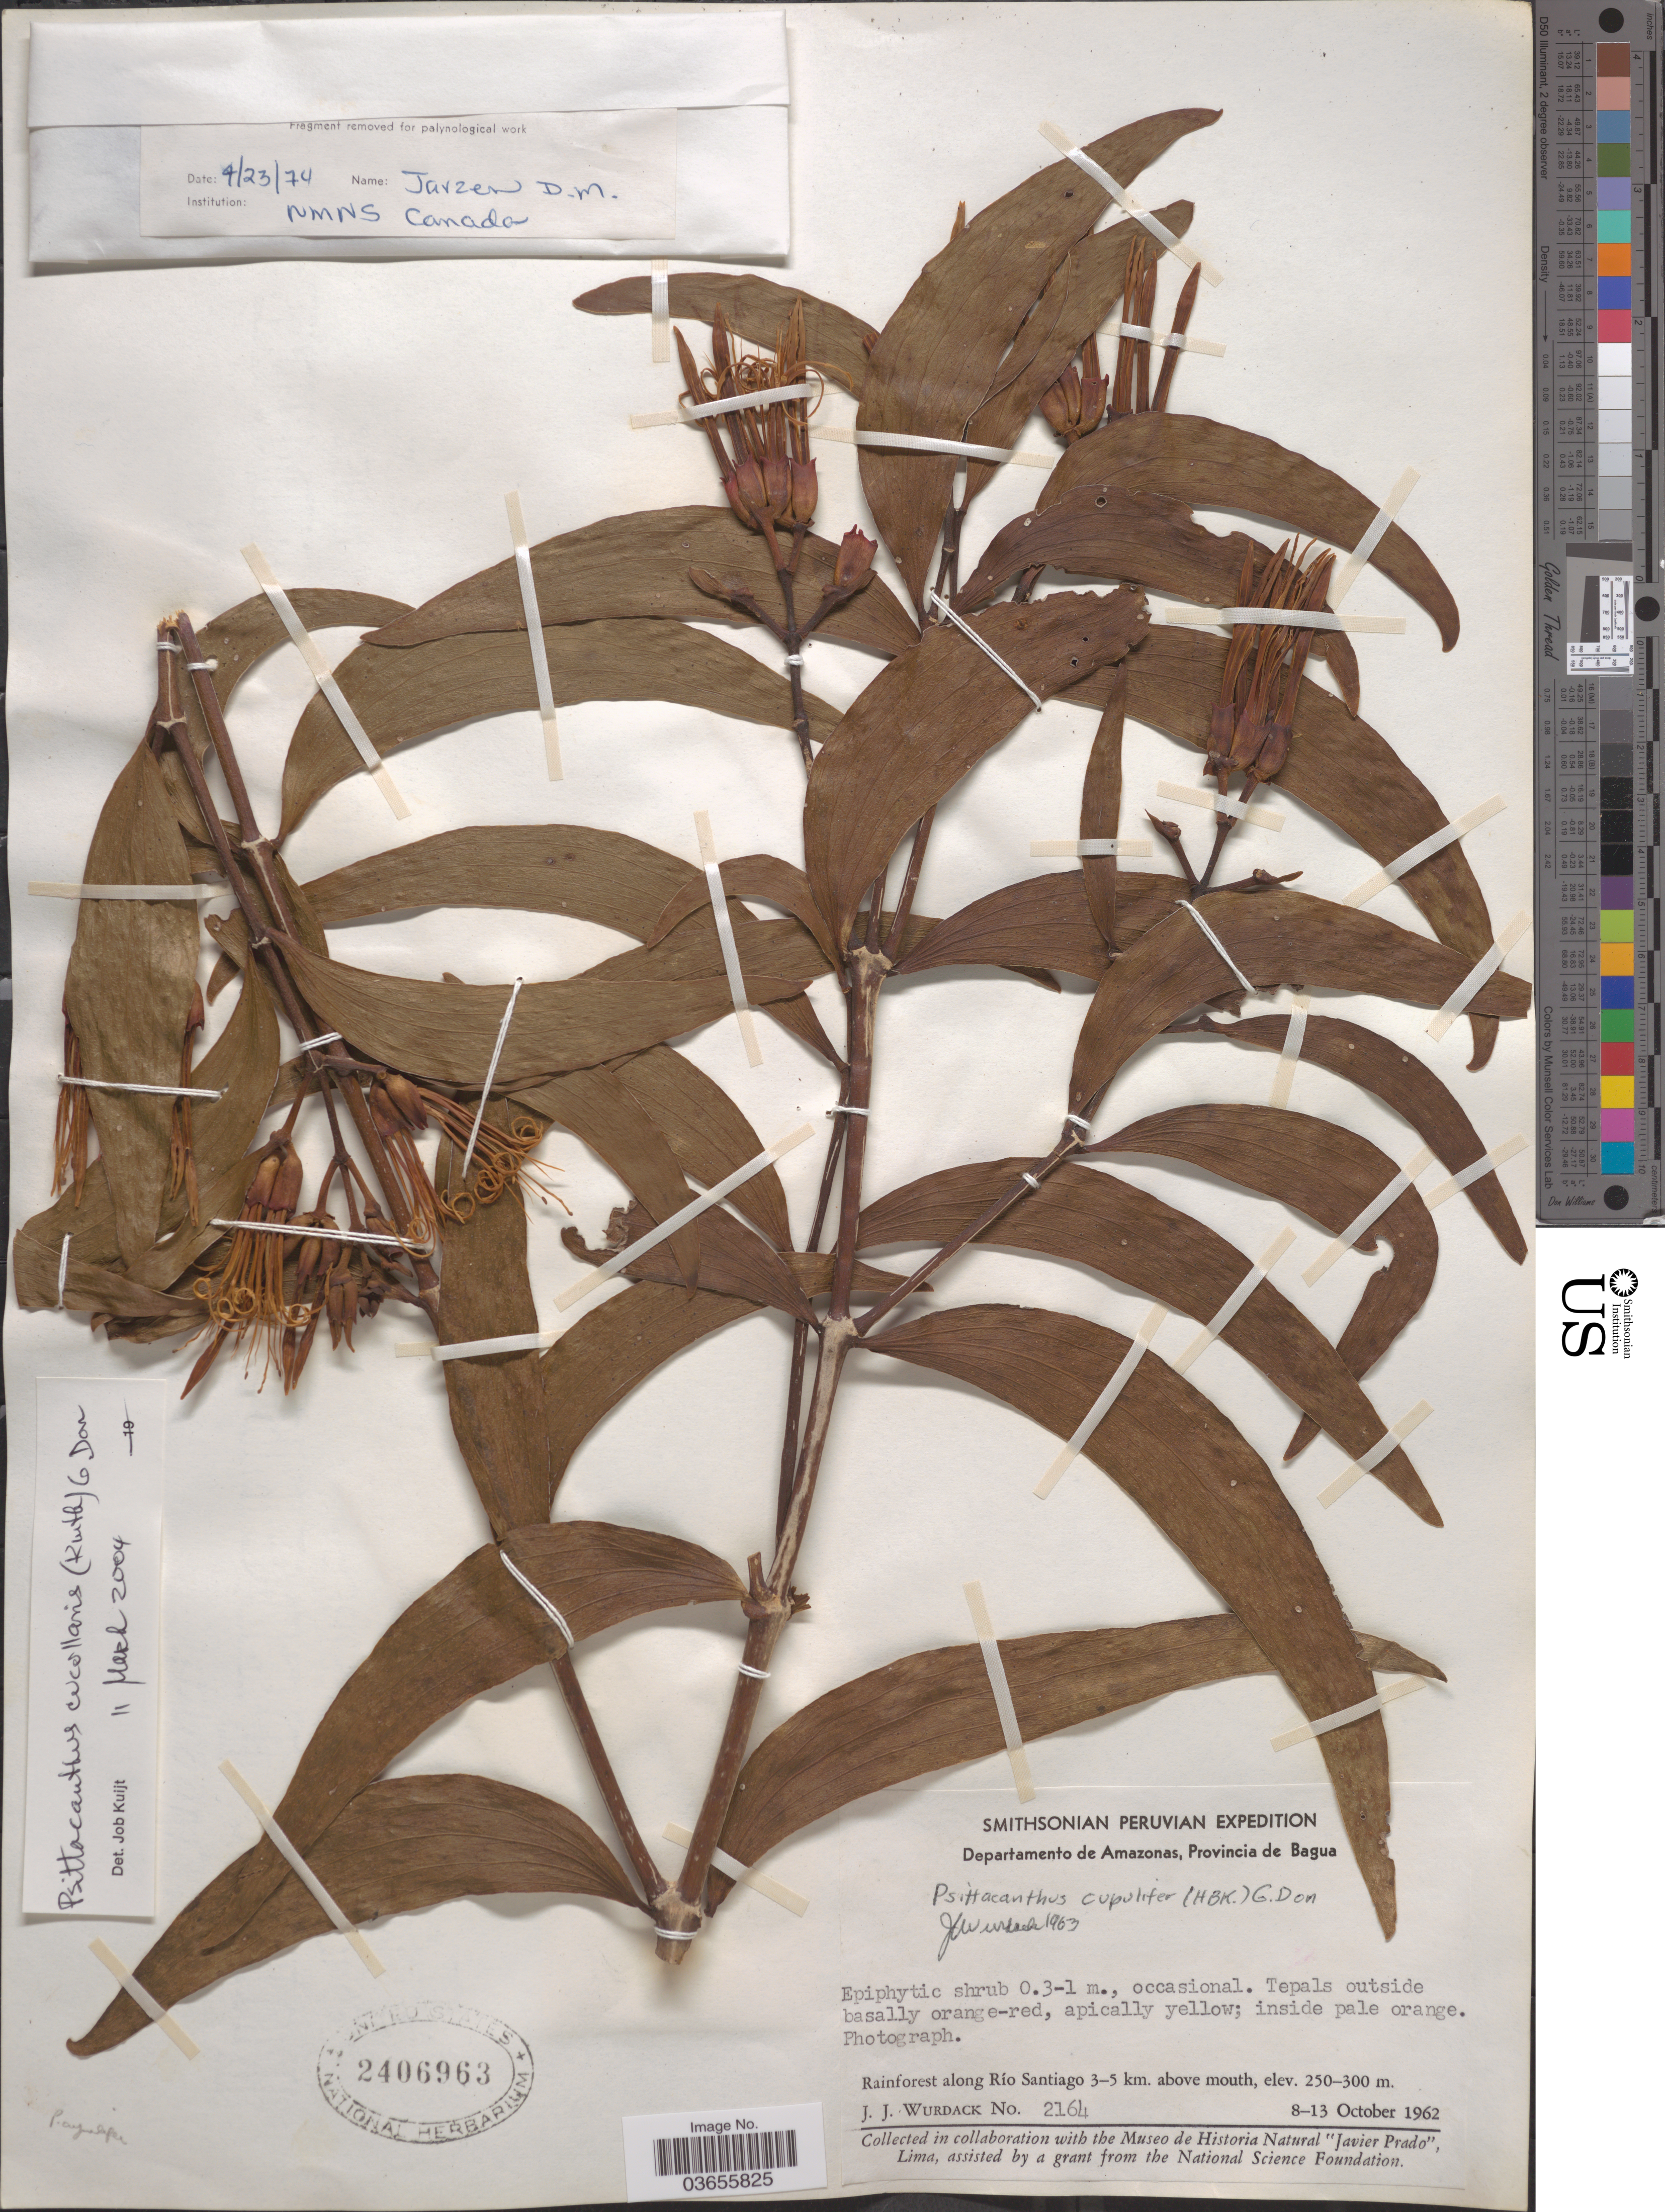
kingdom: Plantae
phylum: Tracheophyta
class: Magnoliopsida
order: Santalales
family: Loranthaceae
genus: Psittacanthus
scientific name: Psittacanthus cucullaris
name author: (Kunth) G. Don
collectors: J. J. Wurdack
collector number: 2164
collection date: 1962-10-08/1962-10-13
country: Peru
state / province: Amazonas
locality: Departamento de Amazonas, Provincia de Bagua. Rainforest along Río Santiago 3-5 km. above mouth.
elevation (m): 250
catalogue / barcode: US 2406963